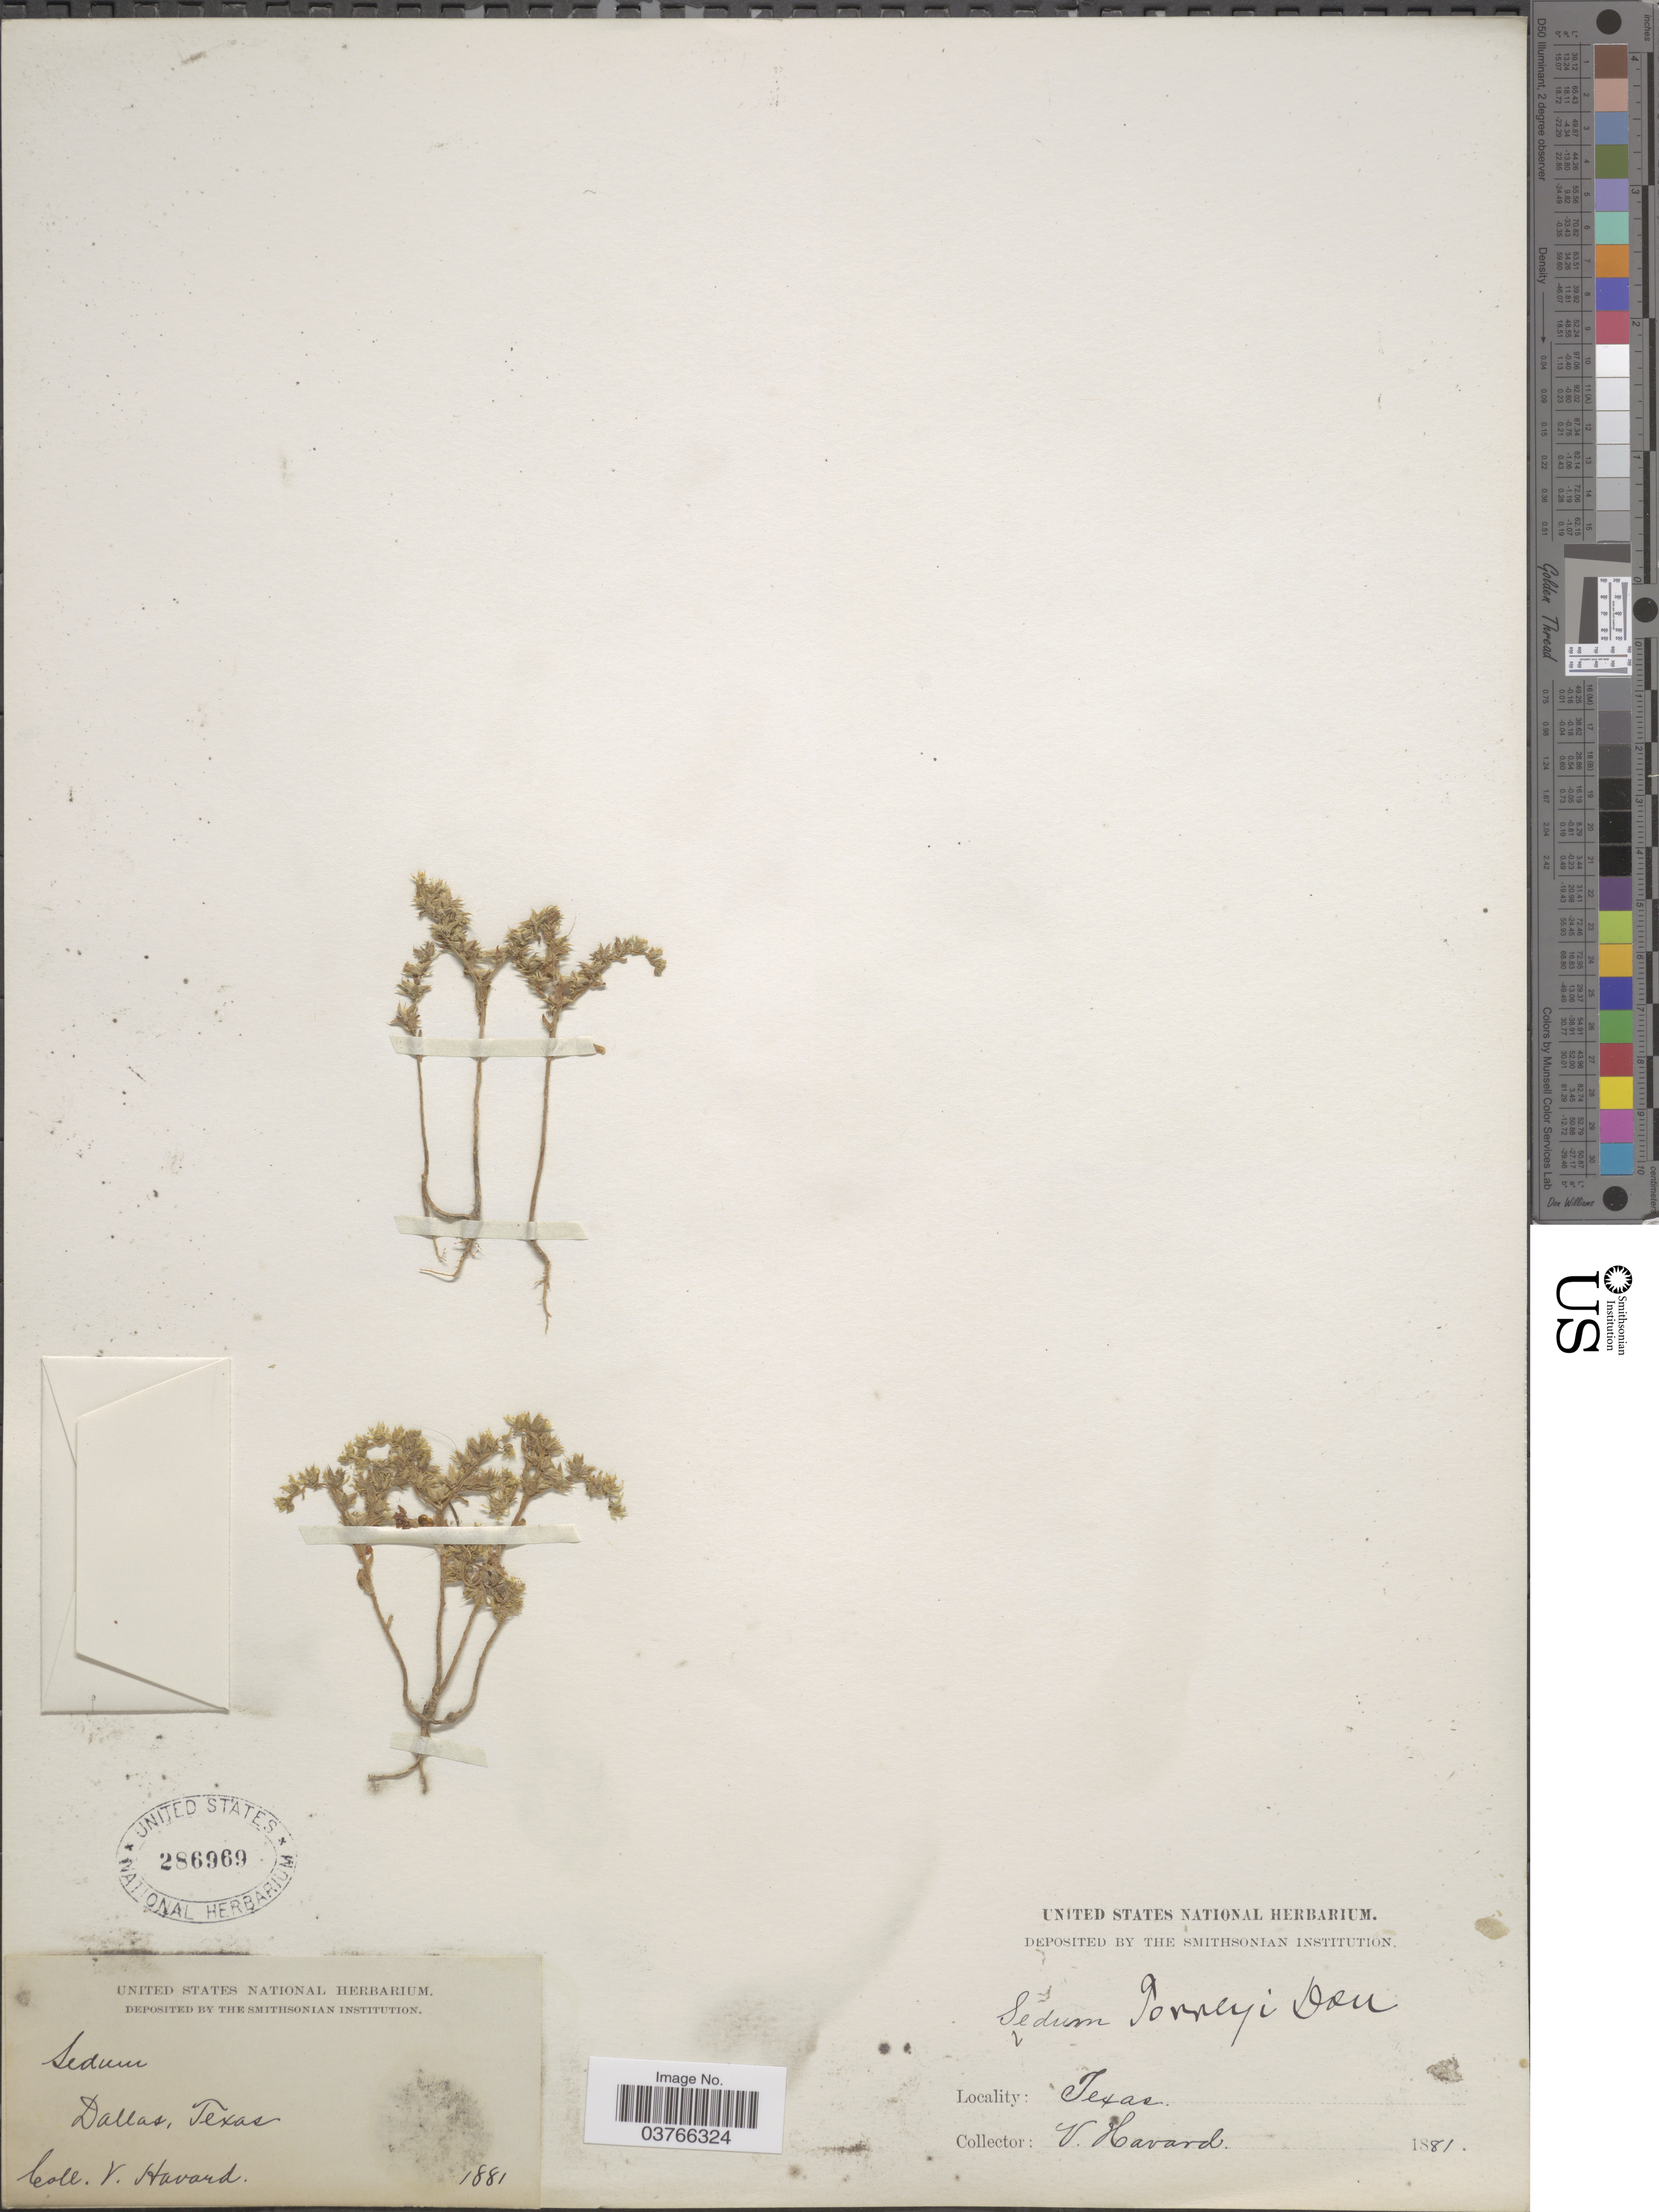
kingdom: Plantae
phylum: Tracheophyta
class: Magnoliopsida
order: Saxifragales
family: Crassulaceae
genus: Sedum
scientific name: Sedum nuttallianum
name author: Raf.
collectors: V. Havard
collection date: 1881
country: United States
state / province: Texas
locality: Dallas.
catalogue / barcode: US 286969